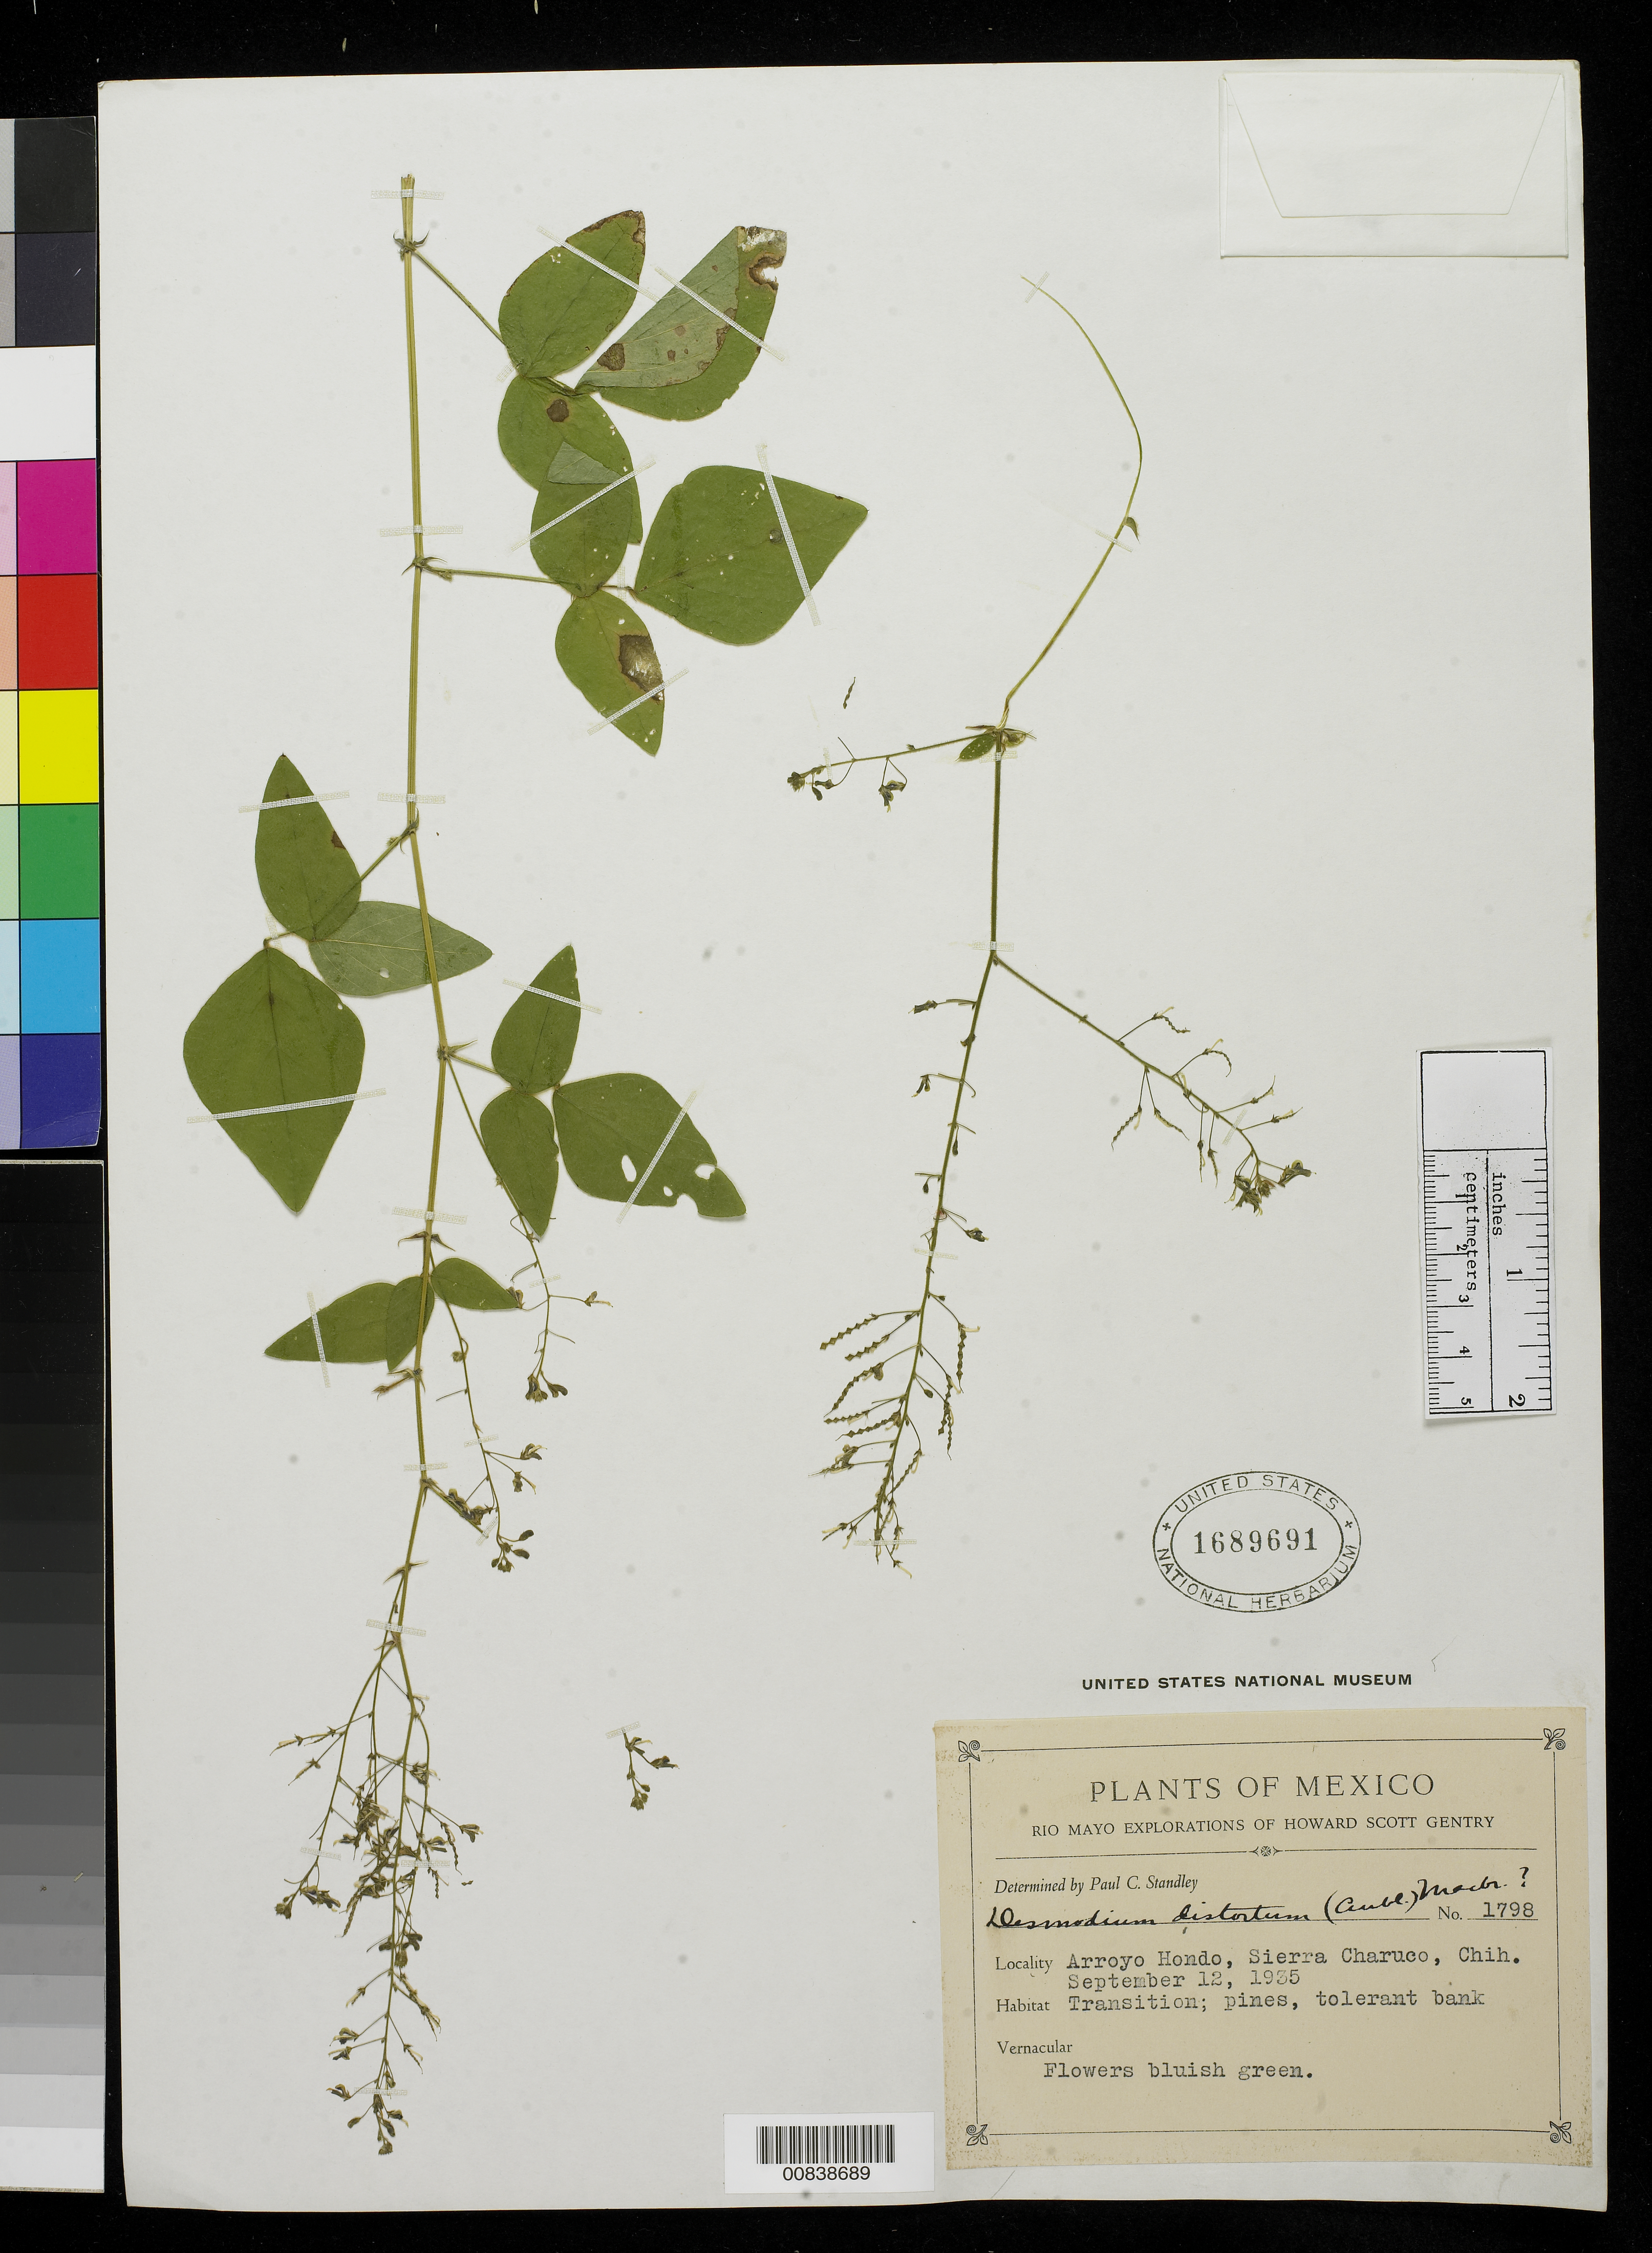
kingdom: Plantae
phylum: Tracheophyta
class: Magnoliopsida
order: Fabales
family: Fabaceae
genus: Desmodium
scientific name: Desmodium distortum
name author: (Aubl.) J.F. Macbr.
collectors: H. S. Gentry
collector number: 1798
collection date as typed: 12 Sep 1935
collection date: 1935-09-12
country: Mexico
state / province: Chihuahua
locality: Arroyo Hondo, Sierra Charuco, Chihuahua.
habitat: Transition; pines, tolerant bank.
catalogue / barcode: US 1689691